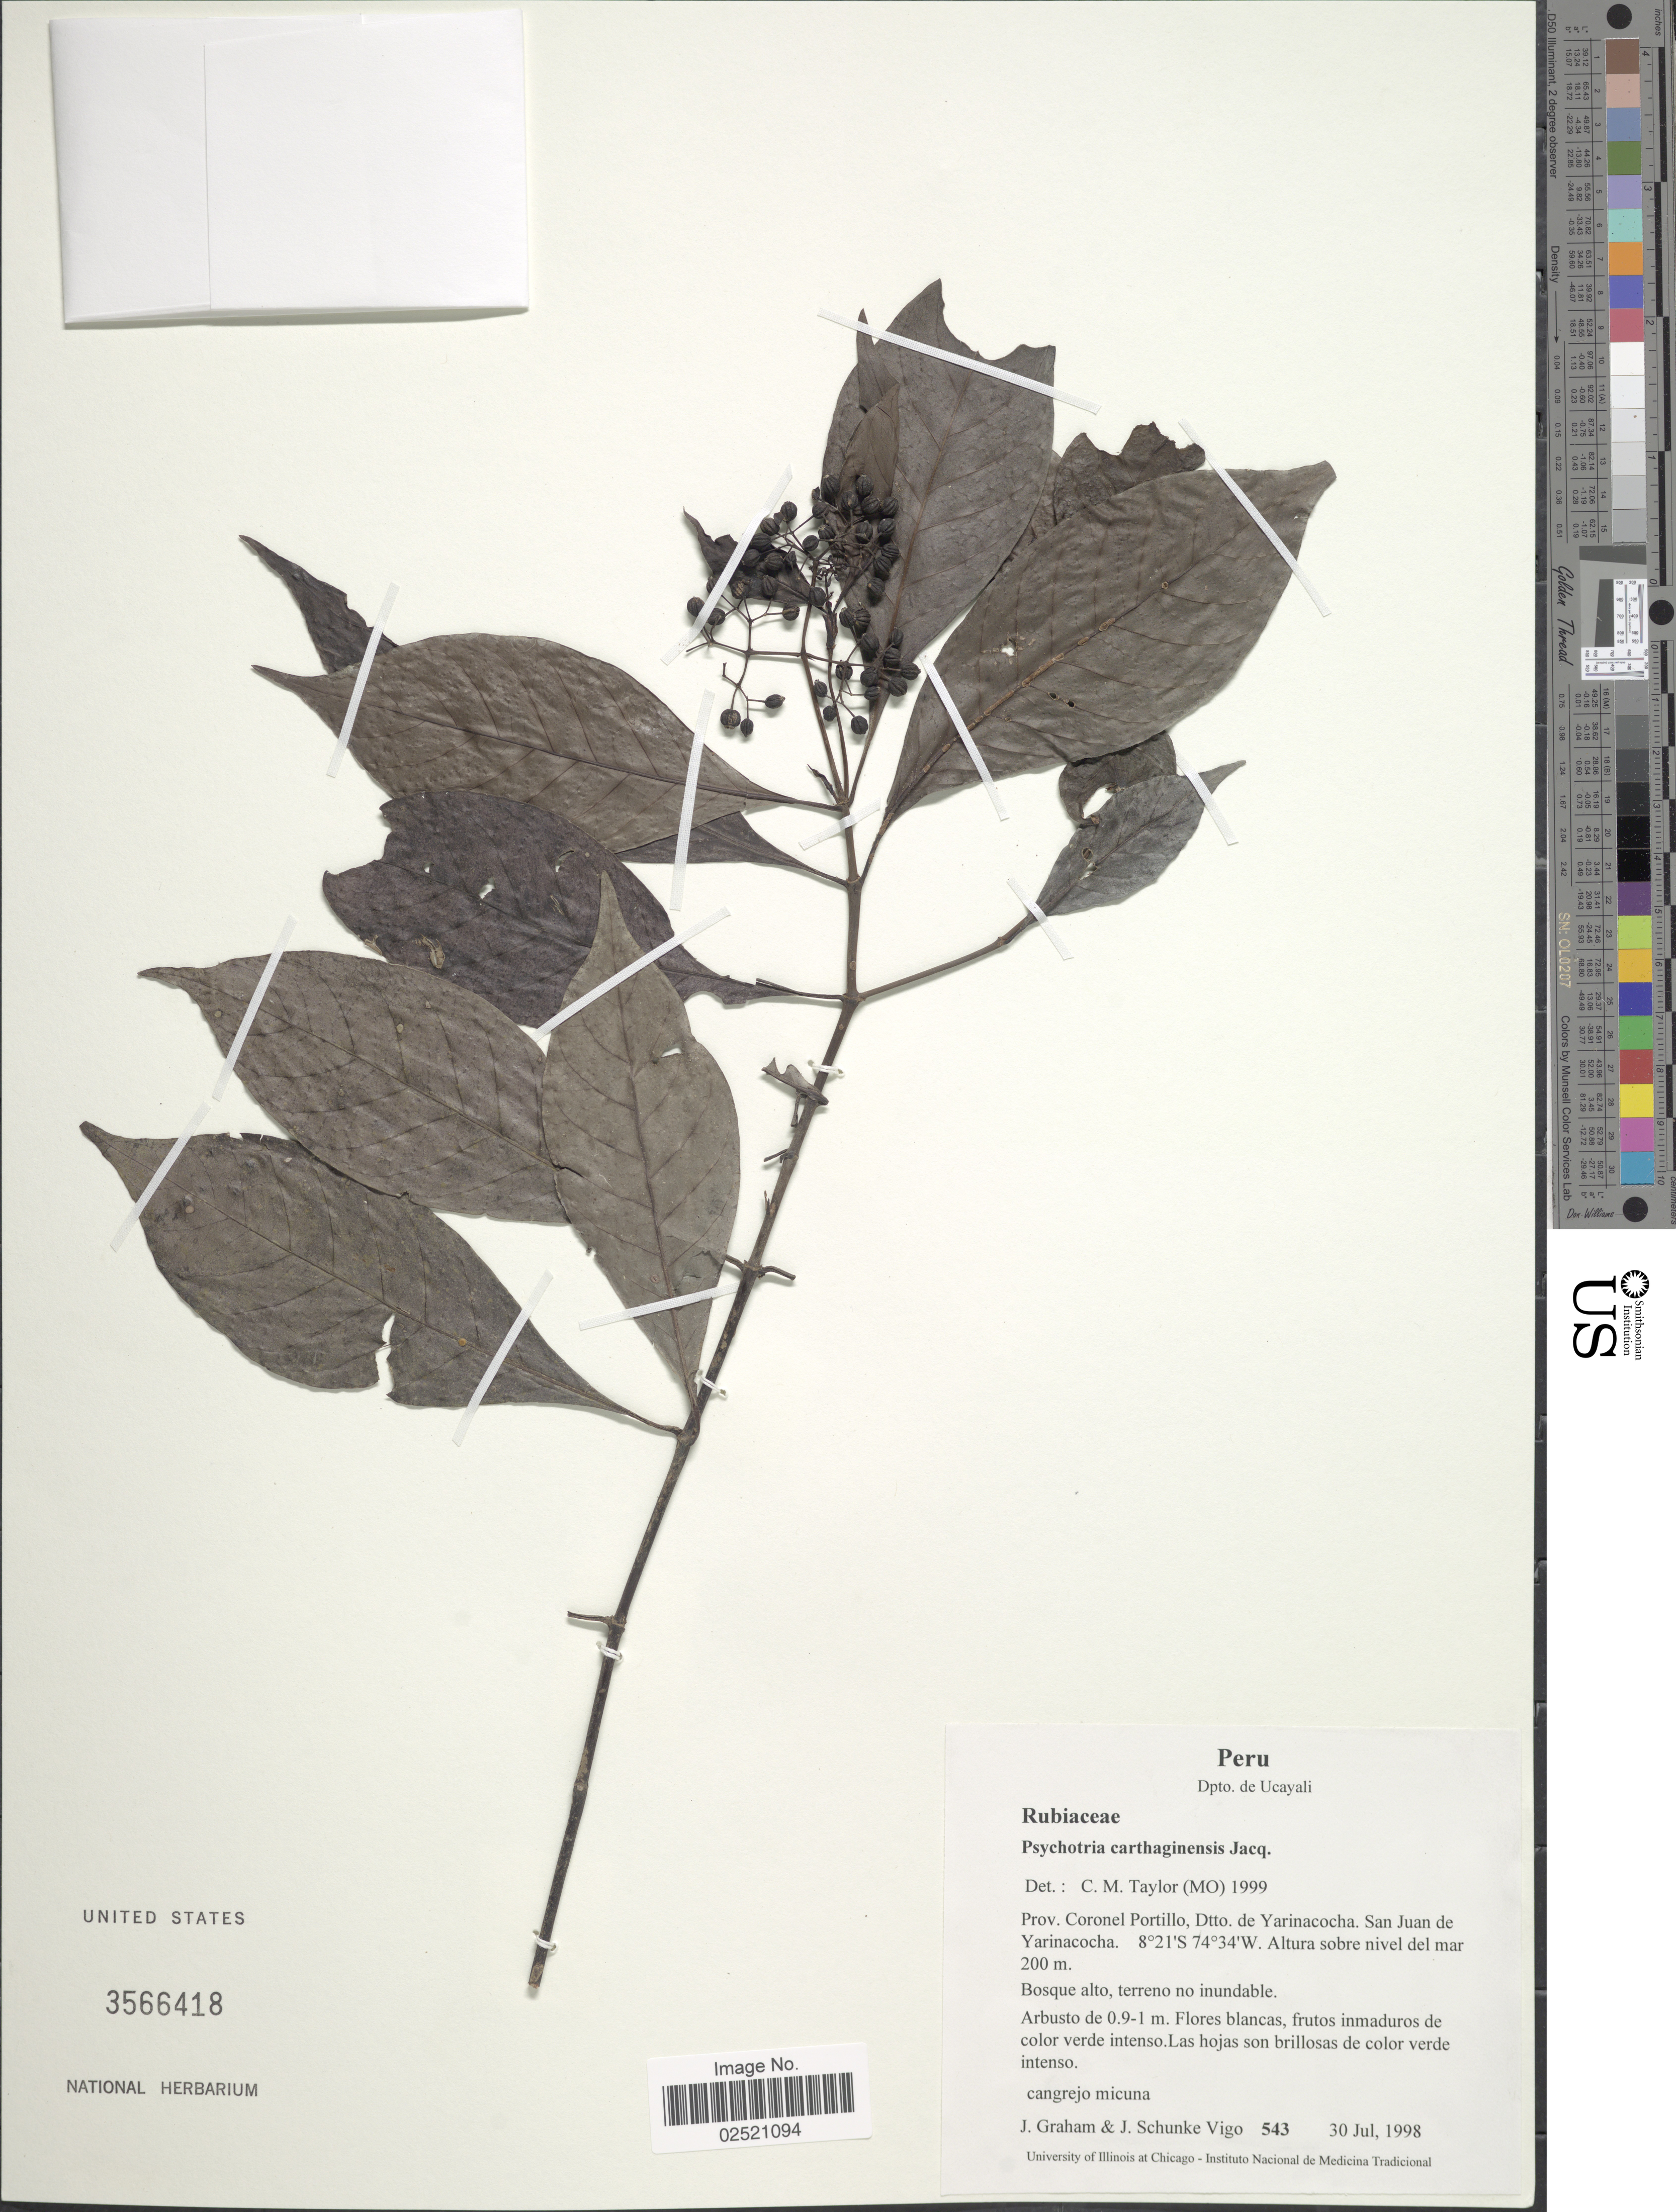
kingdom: Plantae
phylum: Tracheophyta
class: Magnoliopsida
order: Gentianales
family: Rubiaceae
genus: Psychotria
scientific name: Psychotria carthagenensis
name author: Jacq.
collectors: J. Graham & J. Schunke Vigo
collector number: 543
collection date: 1998-07-30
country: Peru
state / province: Ucayali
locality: Prov. Coronel Portillo, Dtto. de Yarinacocha, San Juan de Yarinacocha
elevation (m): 200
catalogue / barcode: US 3566418